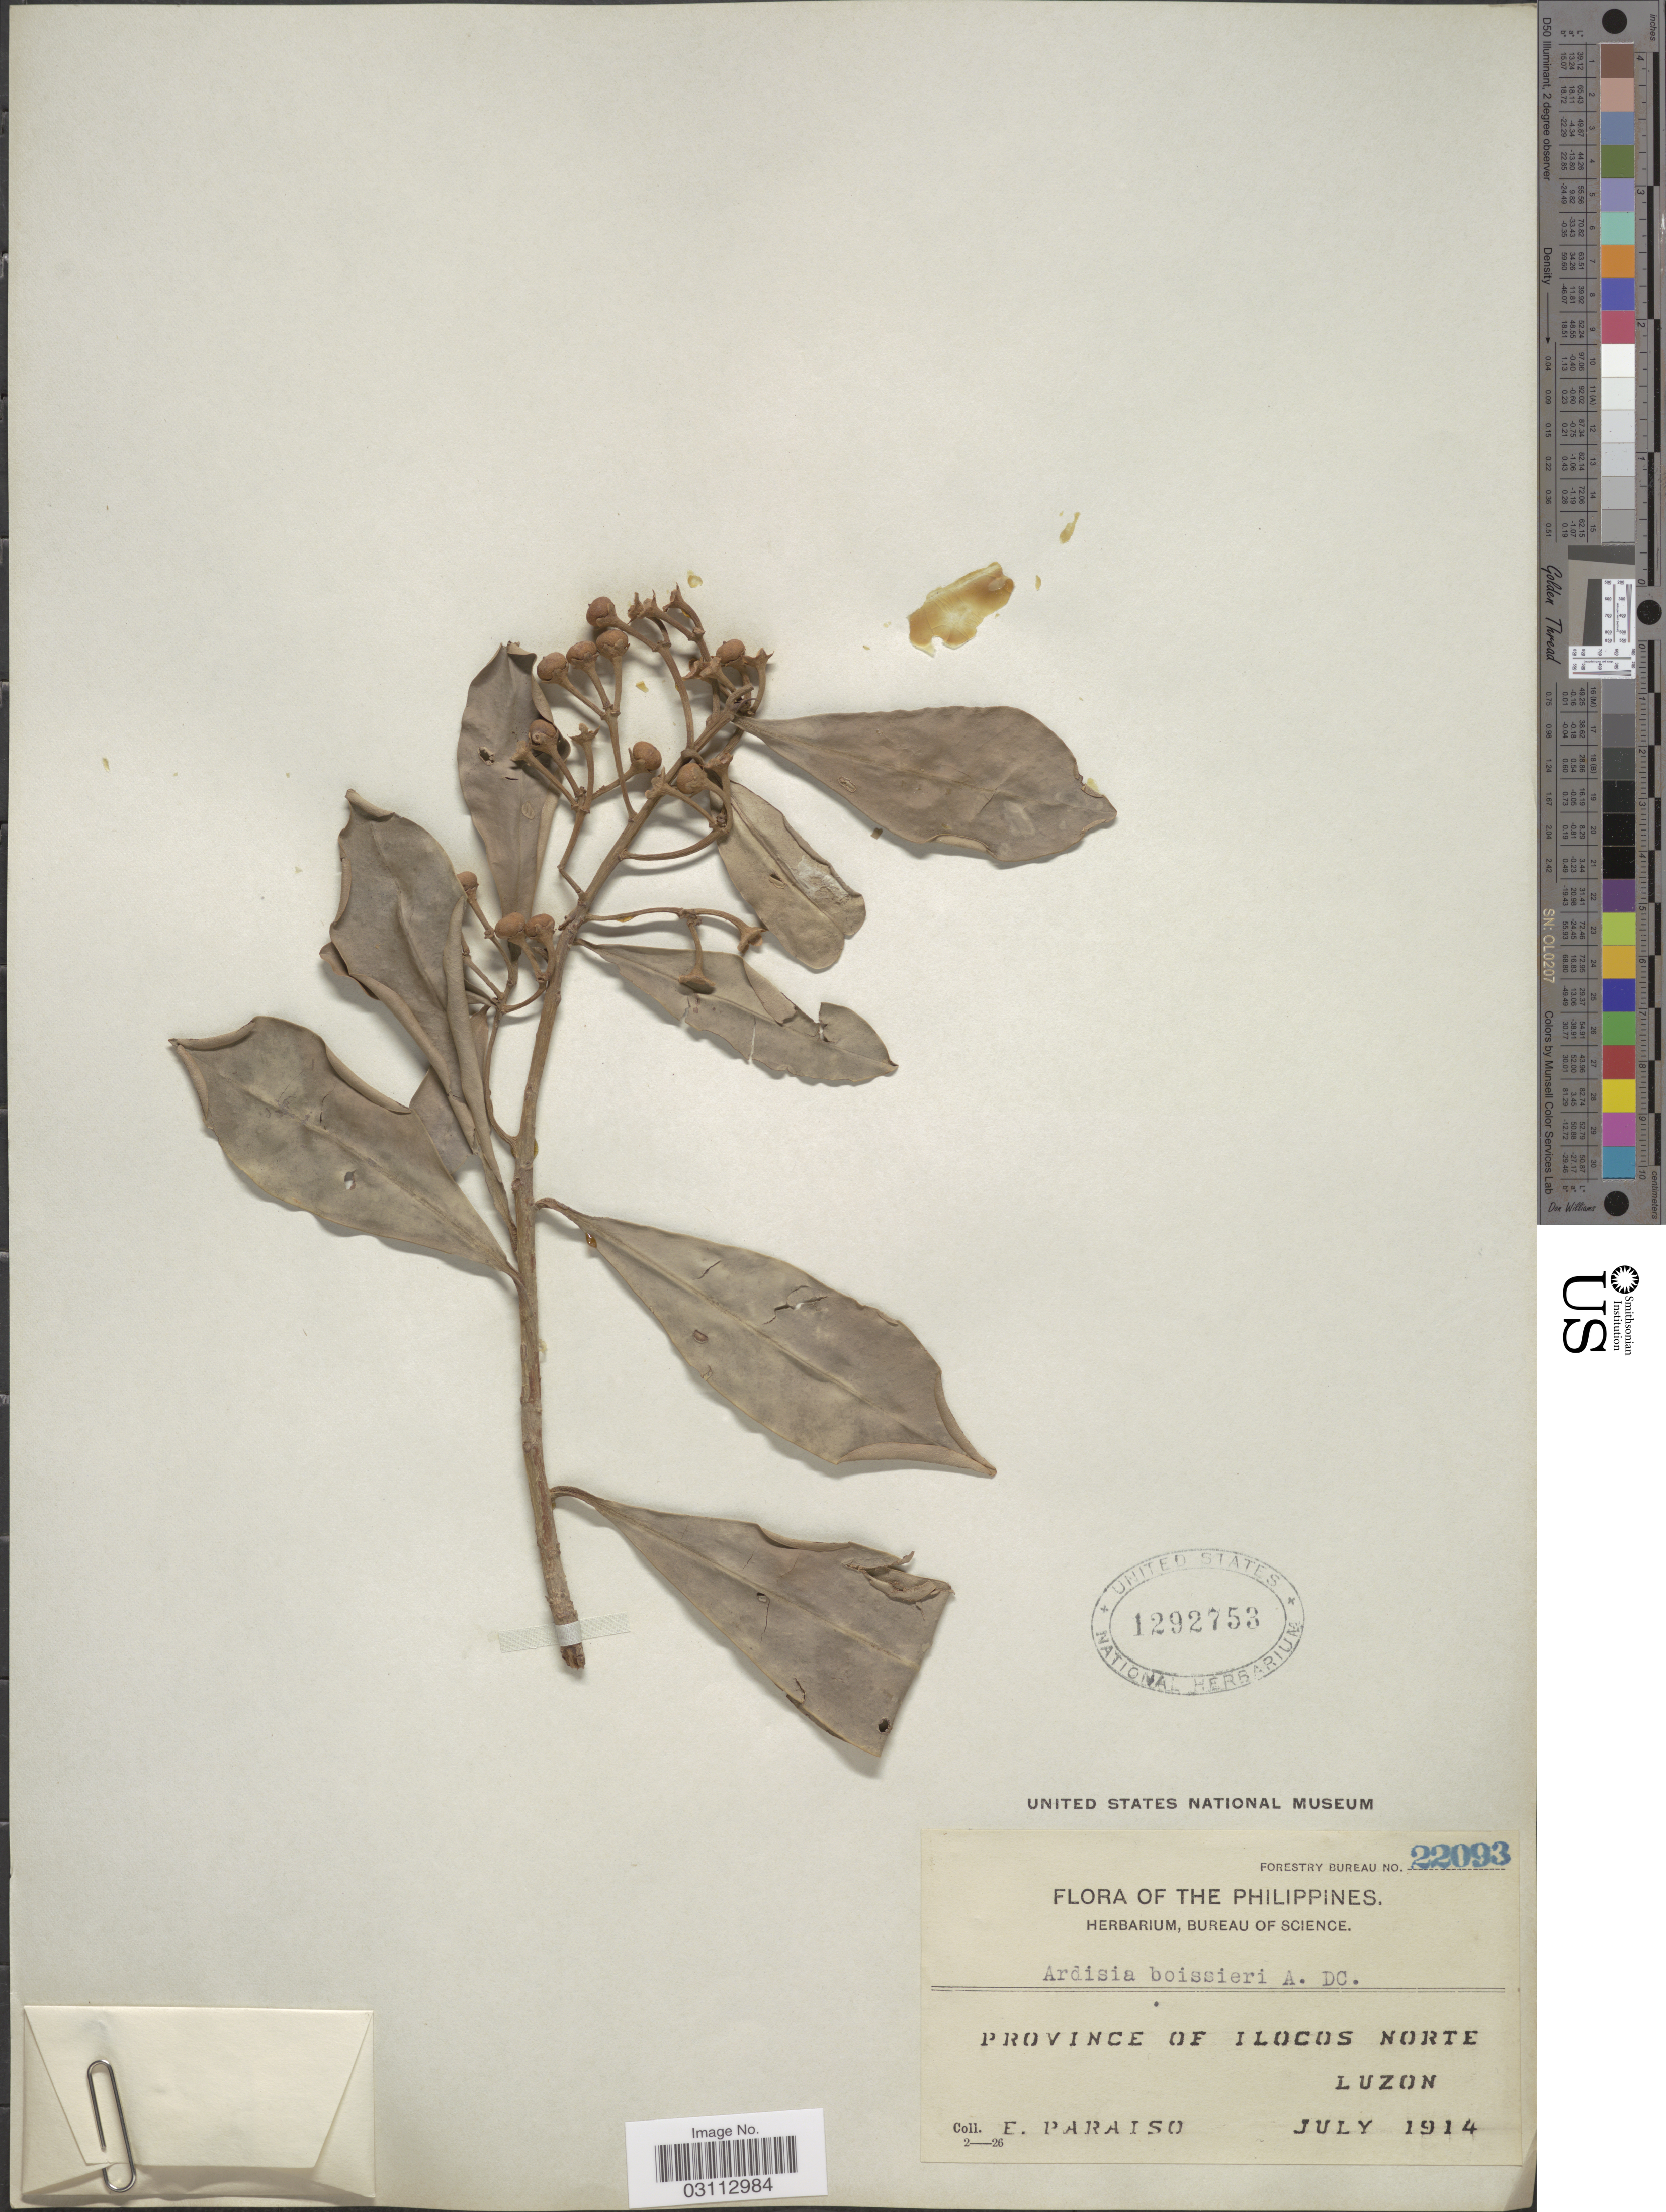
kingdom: Plantae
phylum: Tracheophyta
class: Magnoliopsida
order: Ericales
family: Primulaceae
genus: Ardisia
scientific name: Ardisia squamulosa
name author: C. Presl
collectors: E. Paraiso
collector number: Forestry Bureau 22093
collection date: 1914-07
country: Philippines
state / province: Ilocos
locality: Province of Ilocos Norte. Luzon.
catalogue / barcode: US 1292753